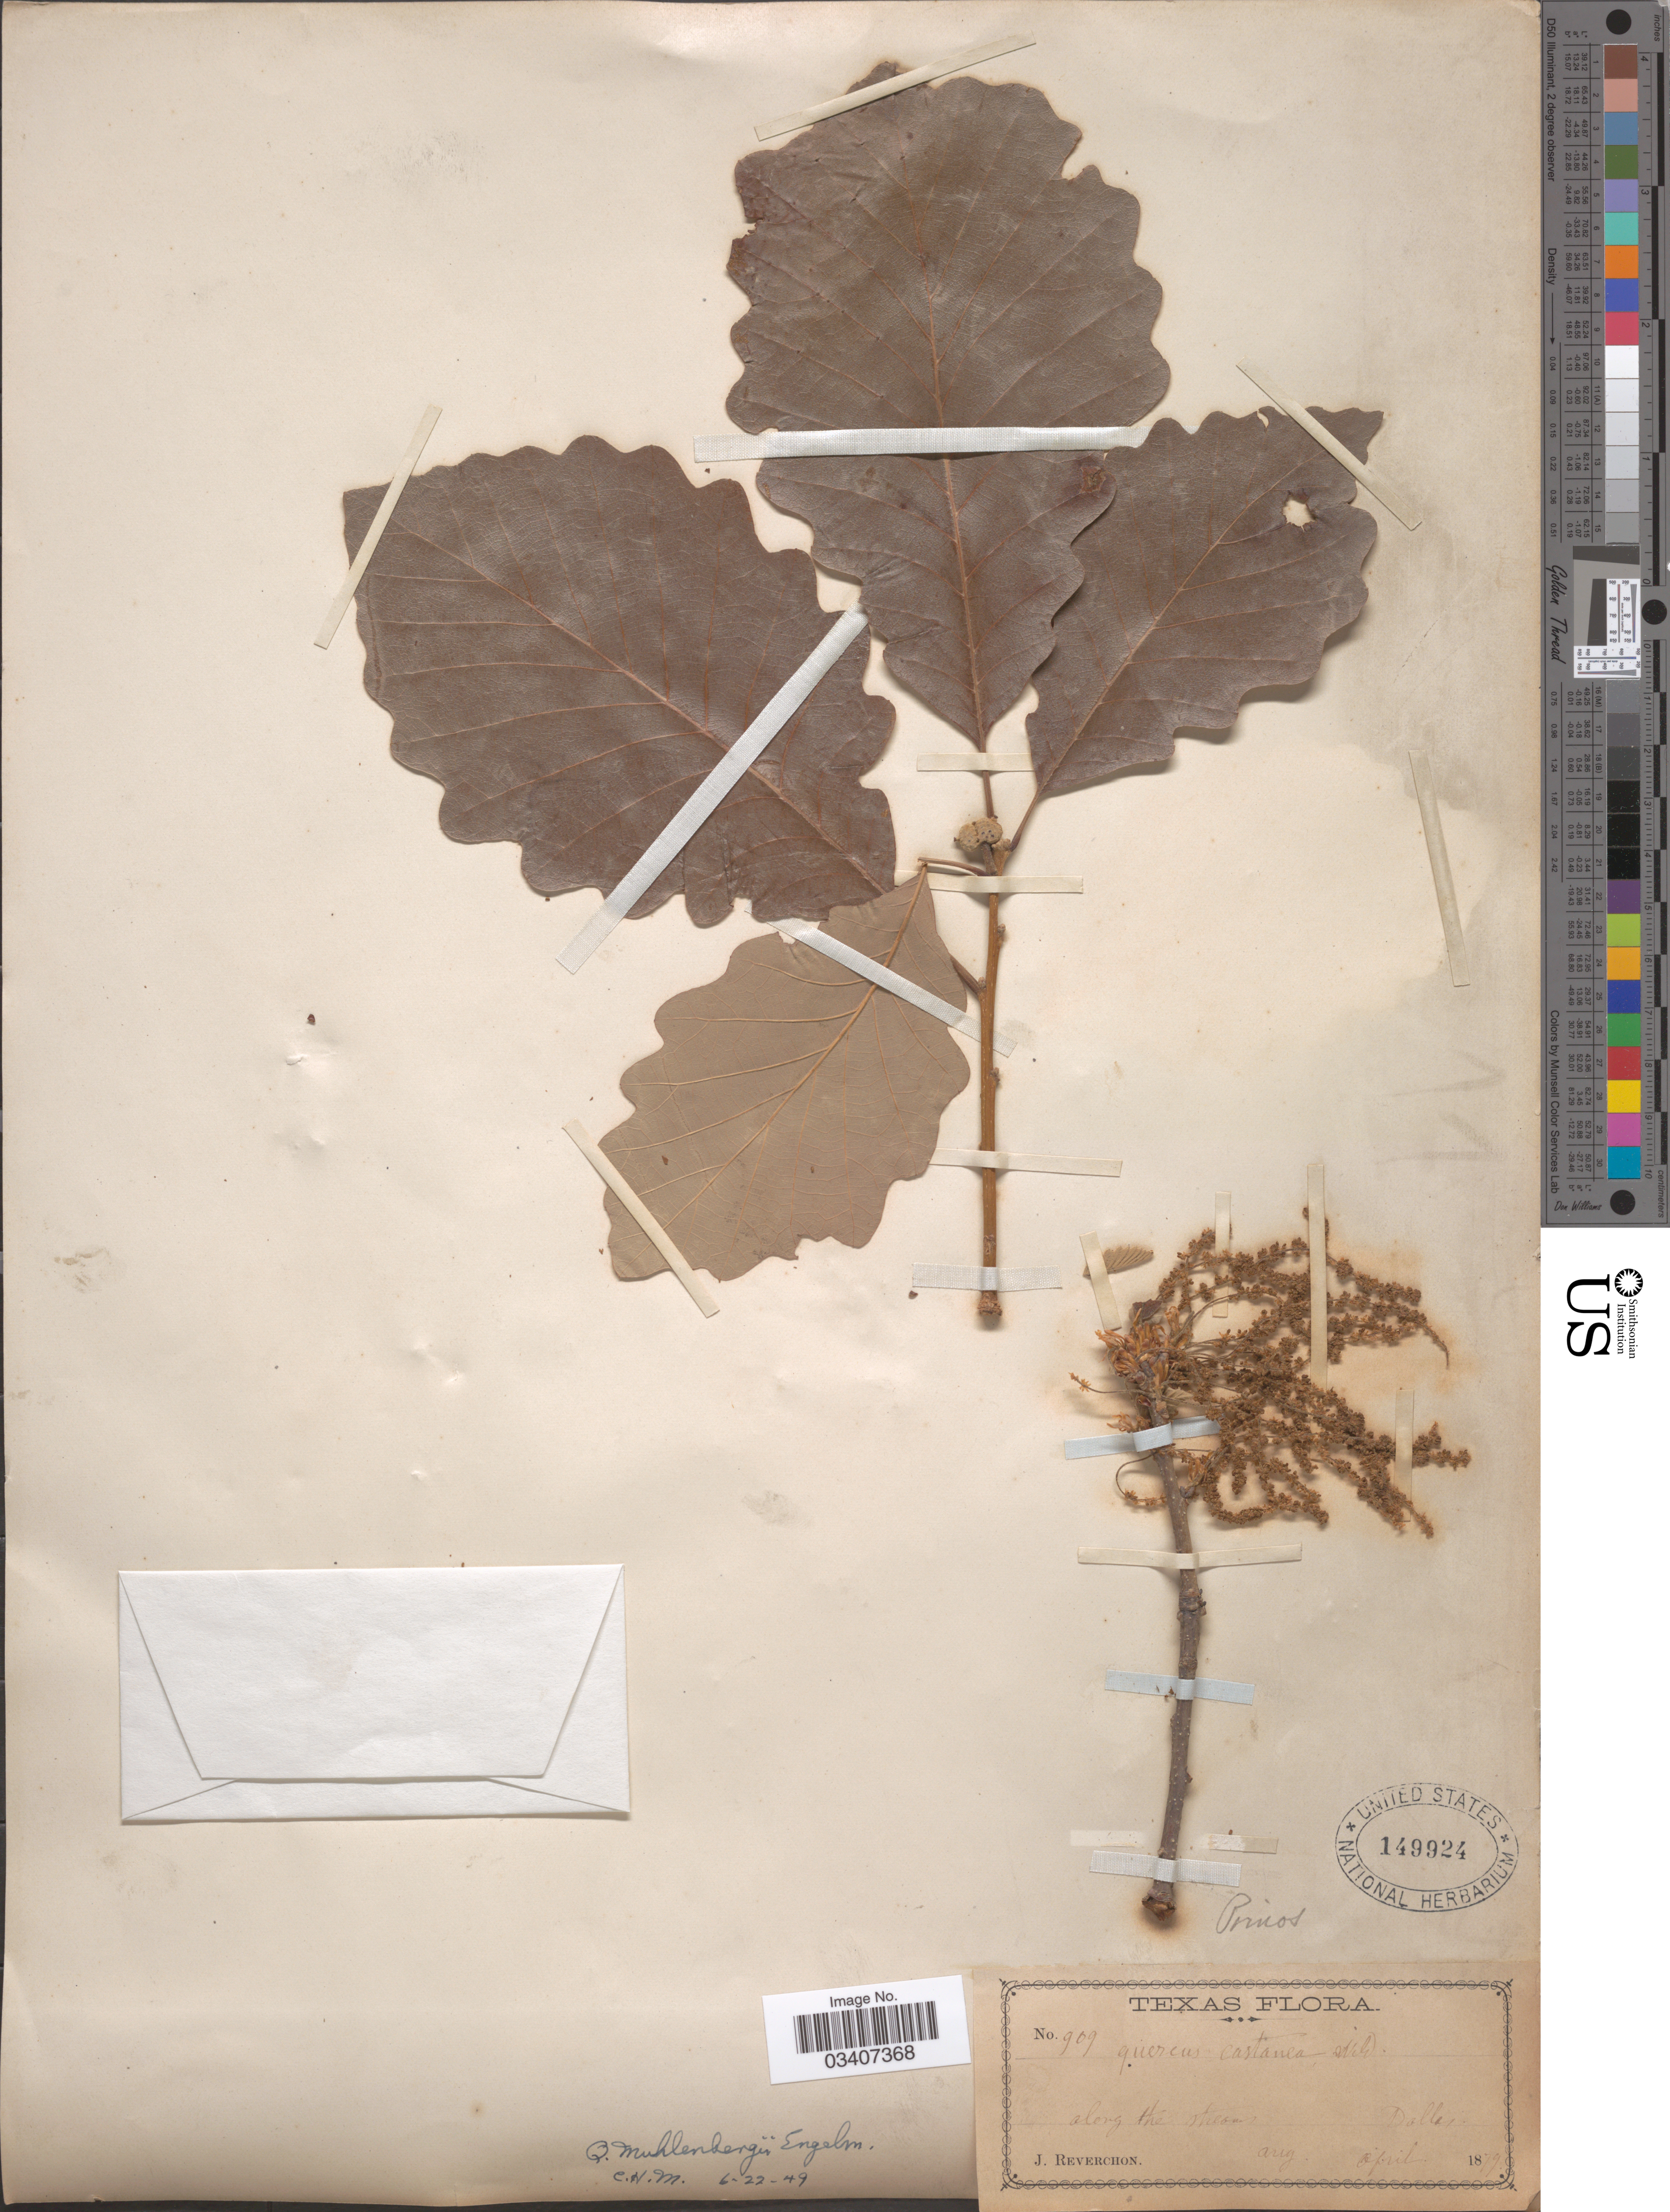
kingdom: Plantae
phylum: Tracheophyta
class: Magnoliopsida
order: Fagales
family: Fagaceae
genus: Quercus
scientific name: Quercus muehlenbergii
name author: Engelm.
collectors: J. Reverchon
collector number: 909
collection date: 1879-04/1879-08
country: United States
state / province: Texas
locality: Along the streams Dallas.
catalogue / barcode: US 149924